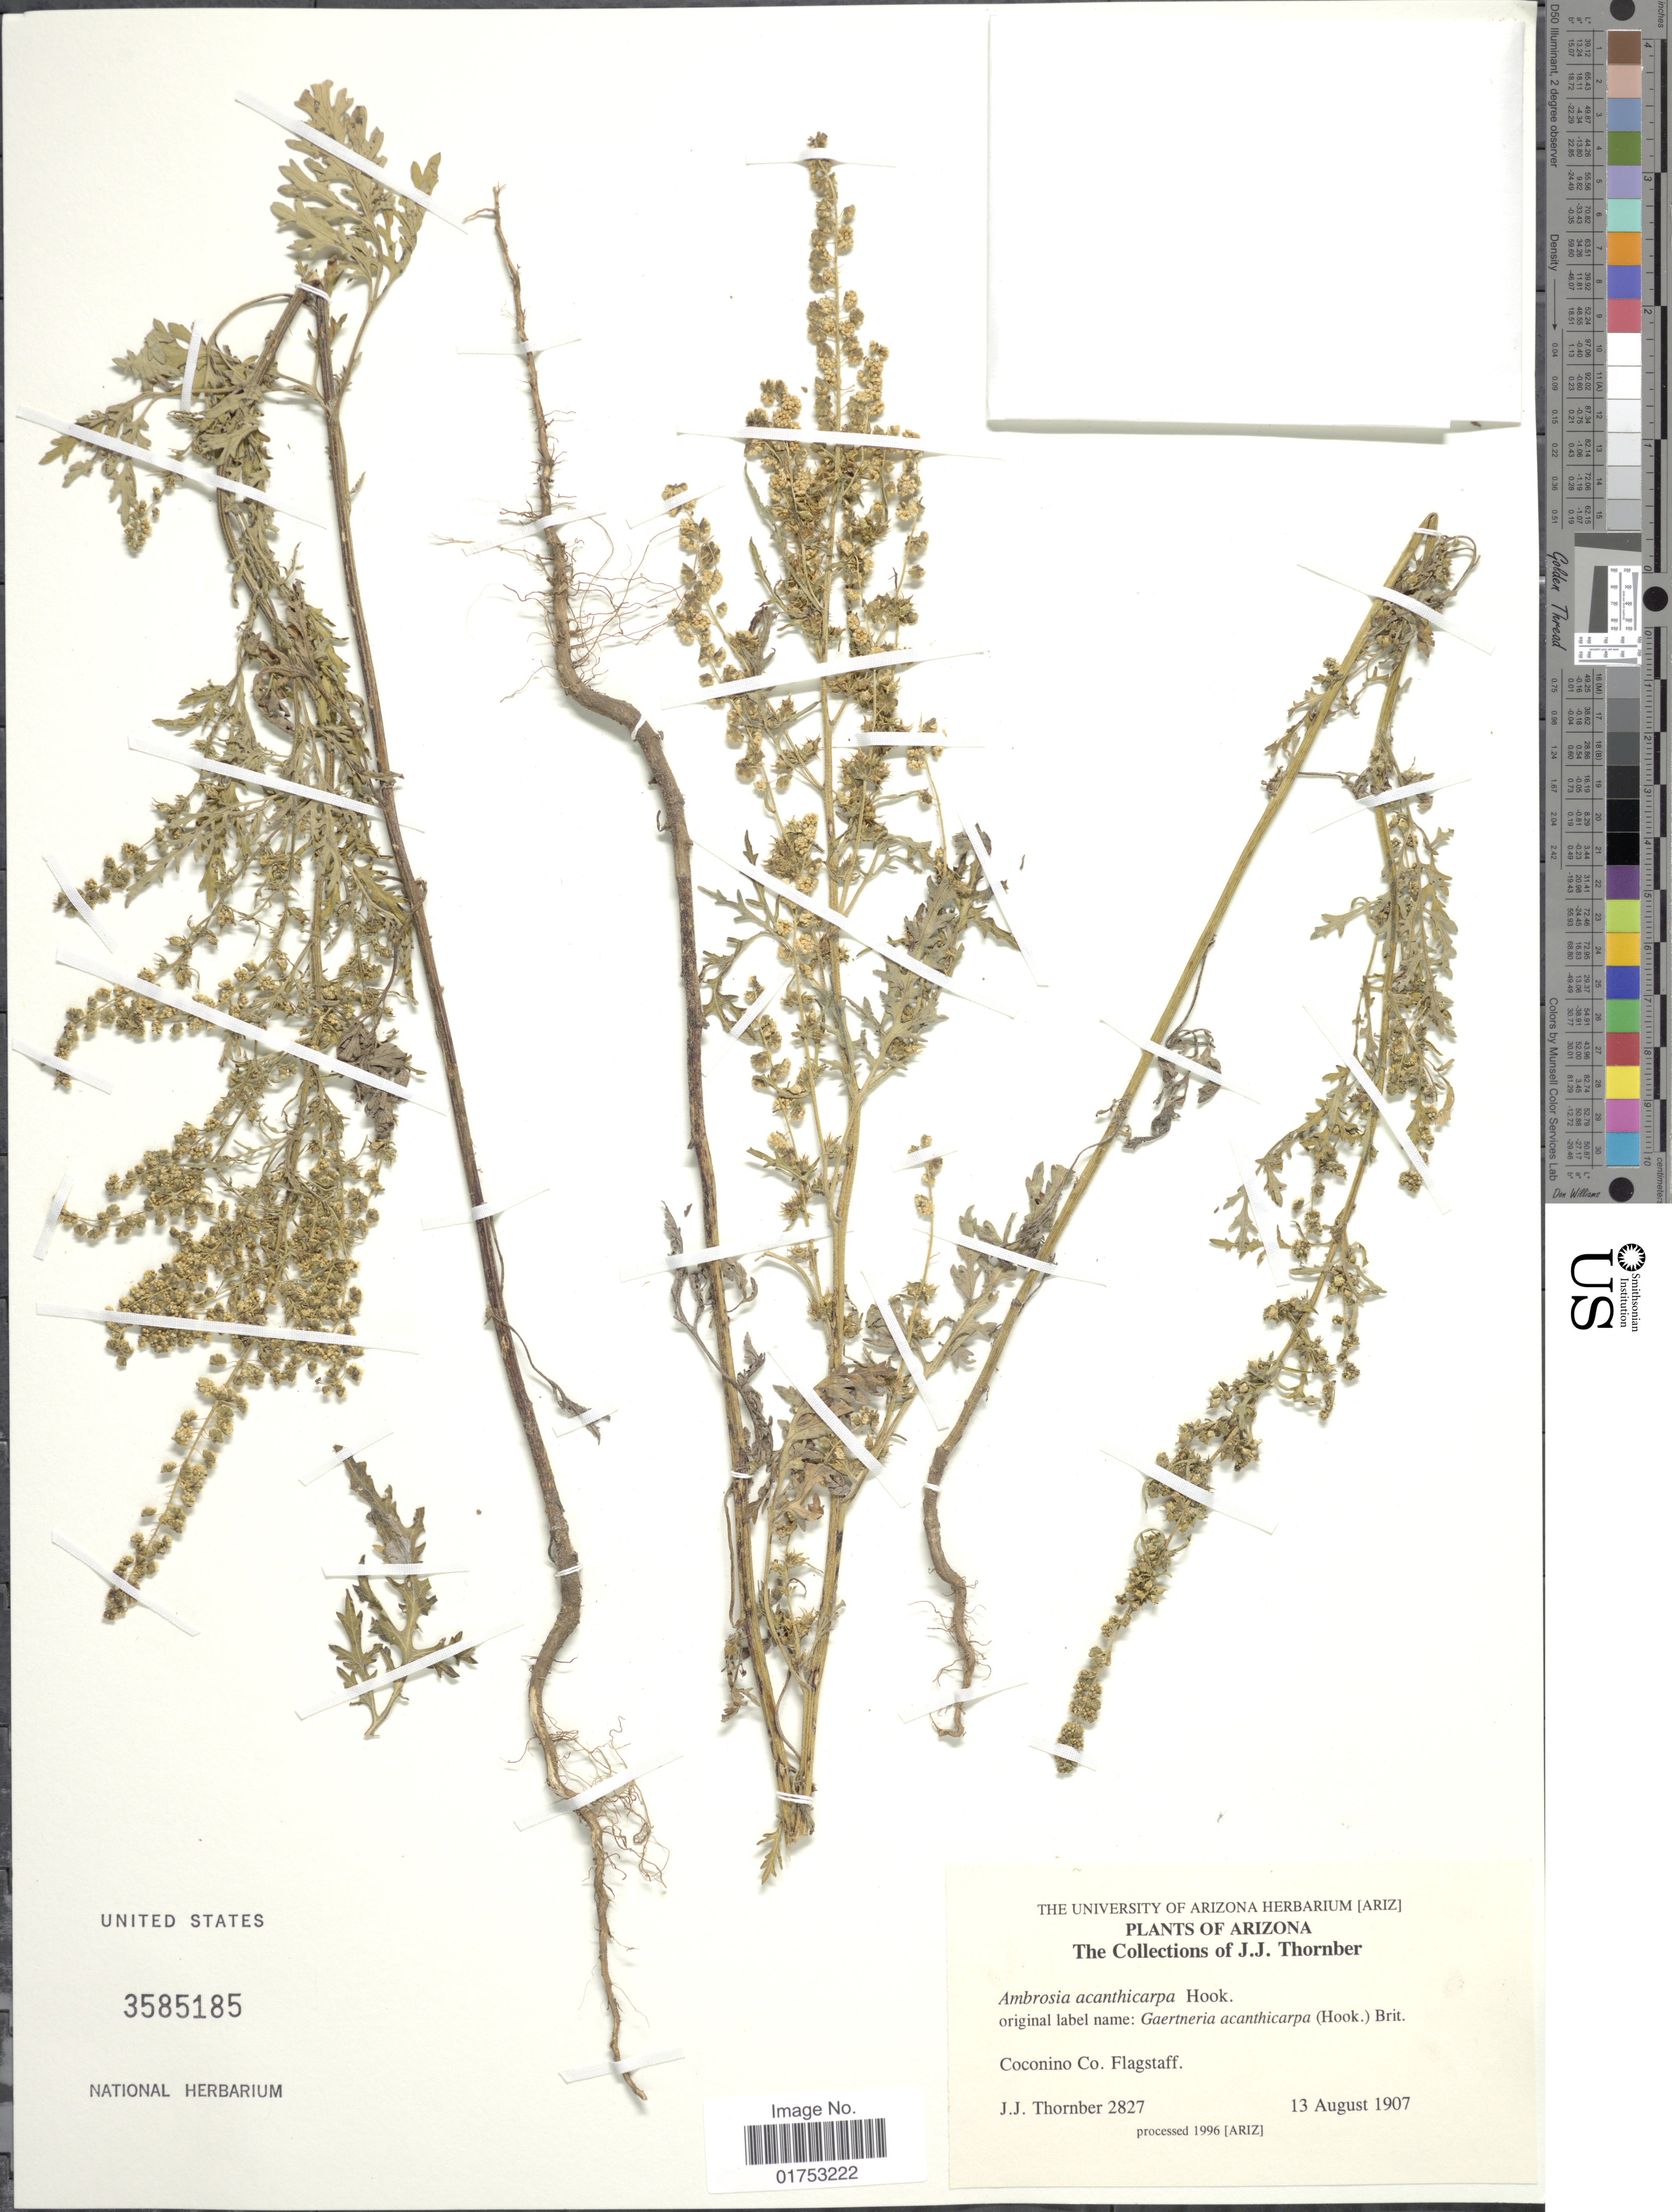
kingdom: Plantae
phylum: Tracheophyta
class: Magnoliopsida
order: Asterales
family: Asteraceae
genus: Ambrosia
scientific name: Ambrosia acanthicarpa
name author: Hook.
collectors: J. Thornber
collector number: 2827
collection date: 1907-08-13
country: United States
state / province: Arizona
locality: Coconino Co., Flagstaff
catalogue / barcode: US 3585185